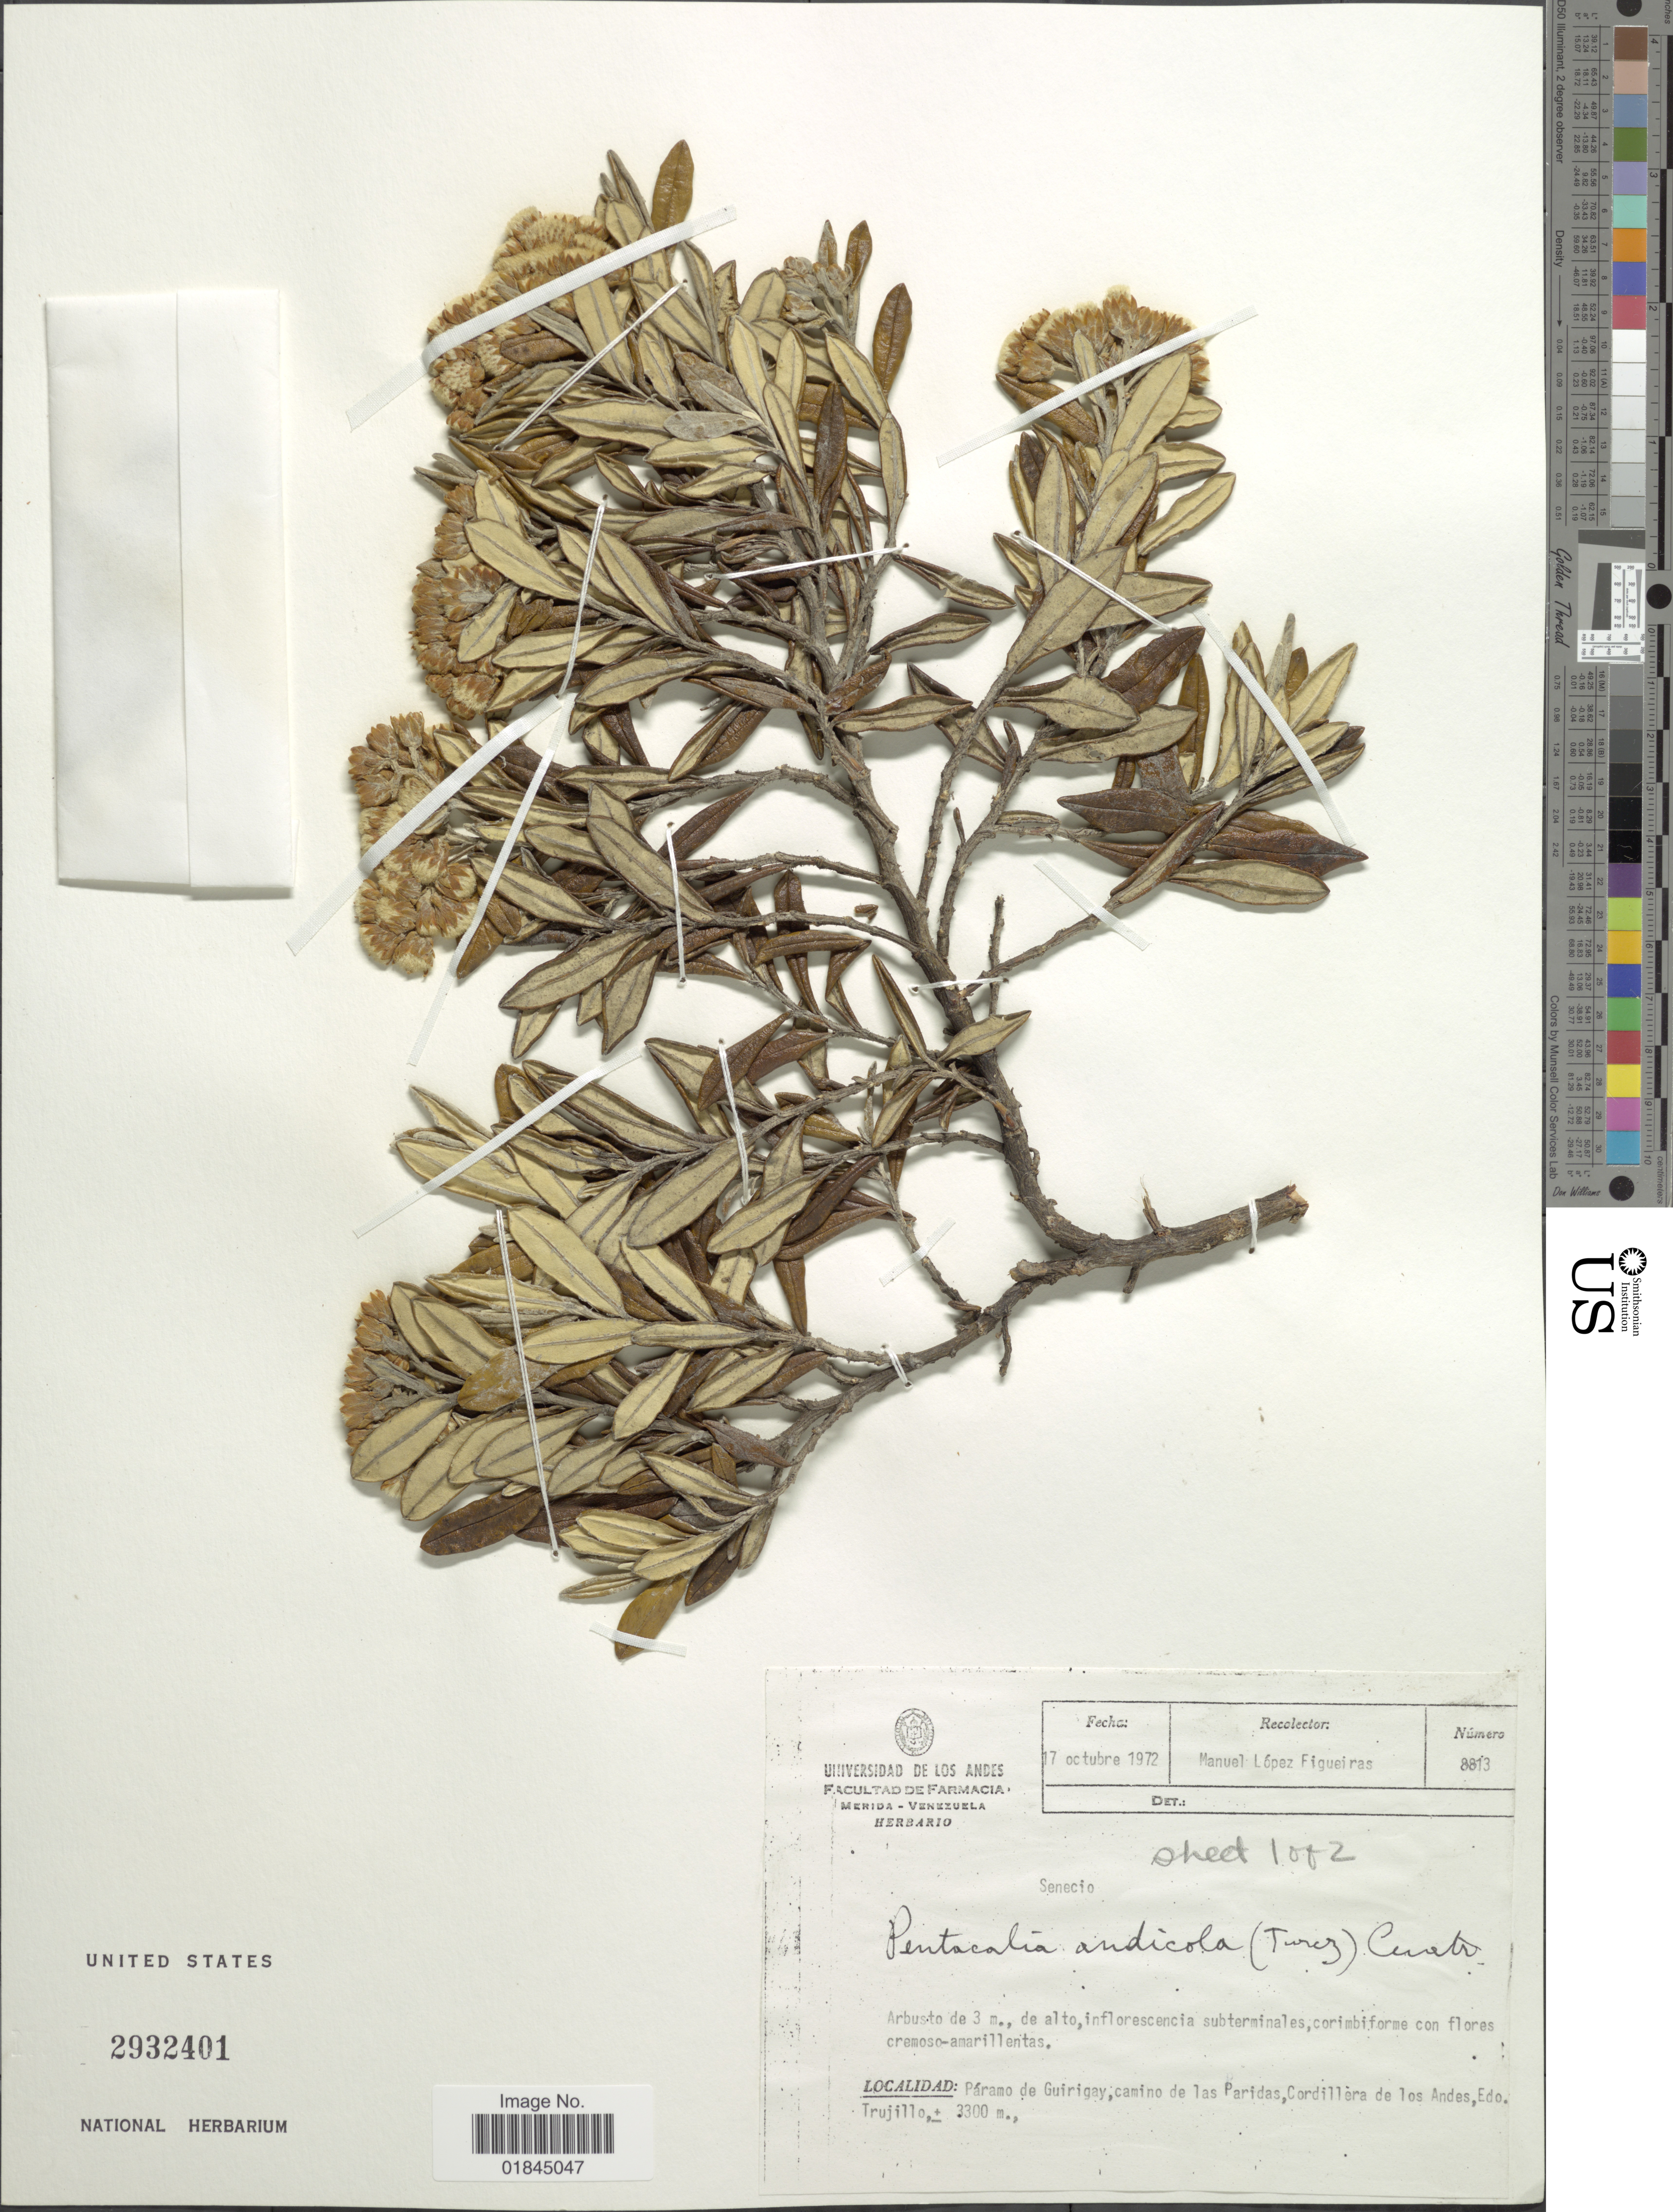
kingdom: Plantae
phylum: Tracheophyta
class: Magnoliopsida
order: Asterales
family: Asteraceae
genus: Pentacalia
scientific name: Pentacalia andicola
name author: (Turcz.) Cuatrec.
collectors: M. López Figueiras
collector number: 8813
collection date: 1972-10-17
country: Venezuela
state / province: Trujillo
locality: Paramo de Guirigay, camino de las Paridas, Cordillera de los Andes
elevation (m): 3300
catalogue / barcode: US 2932401